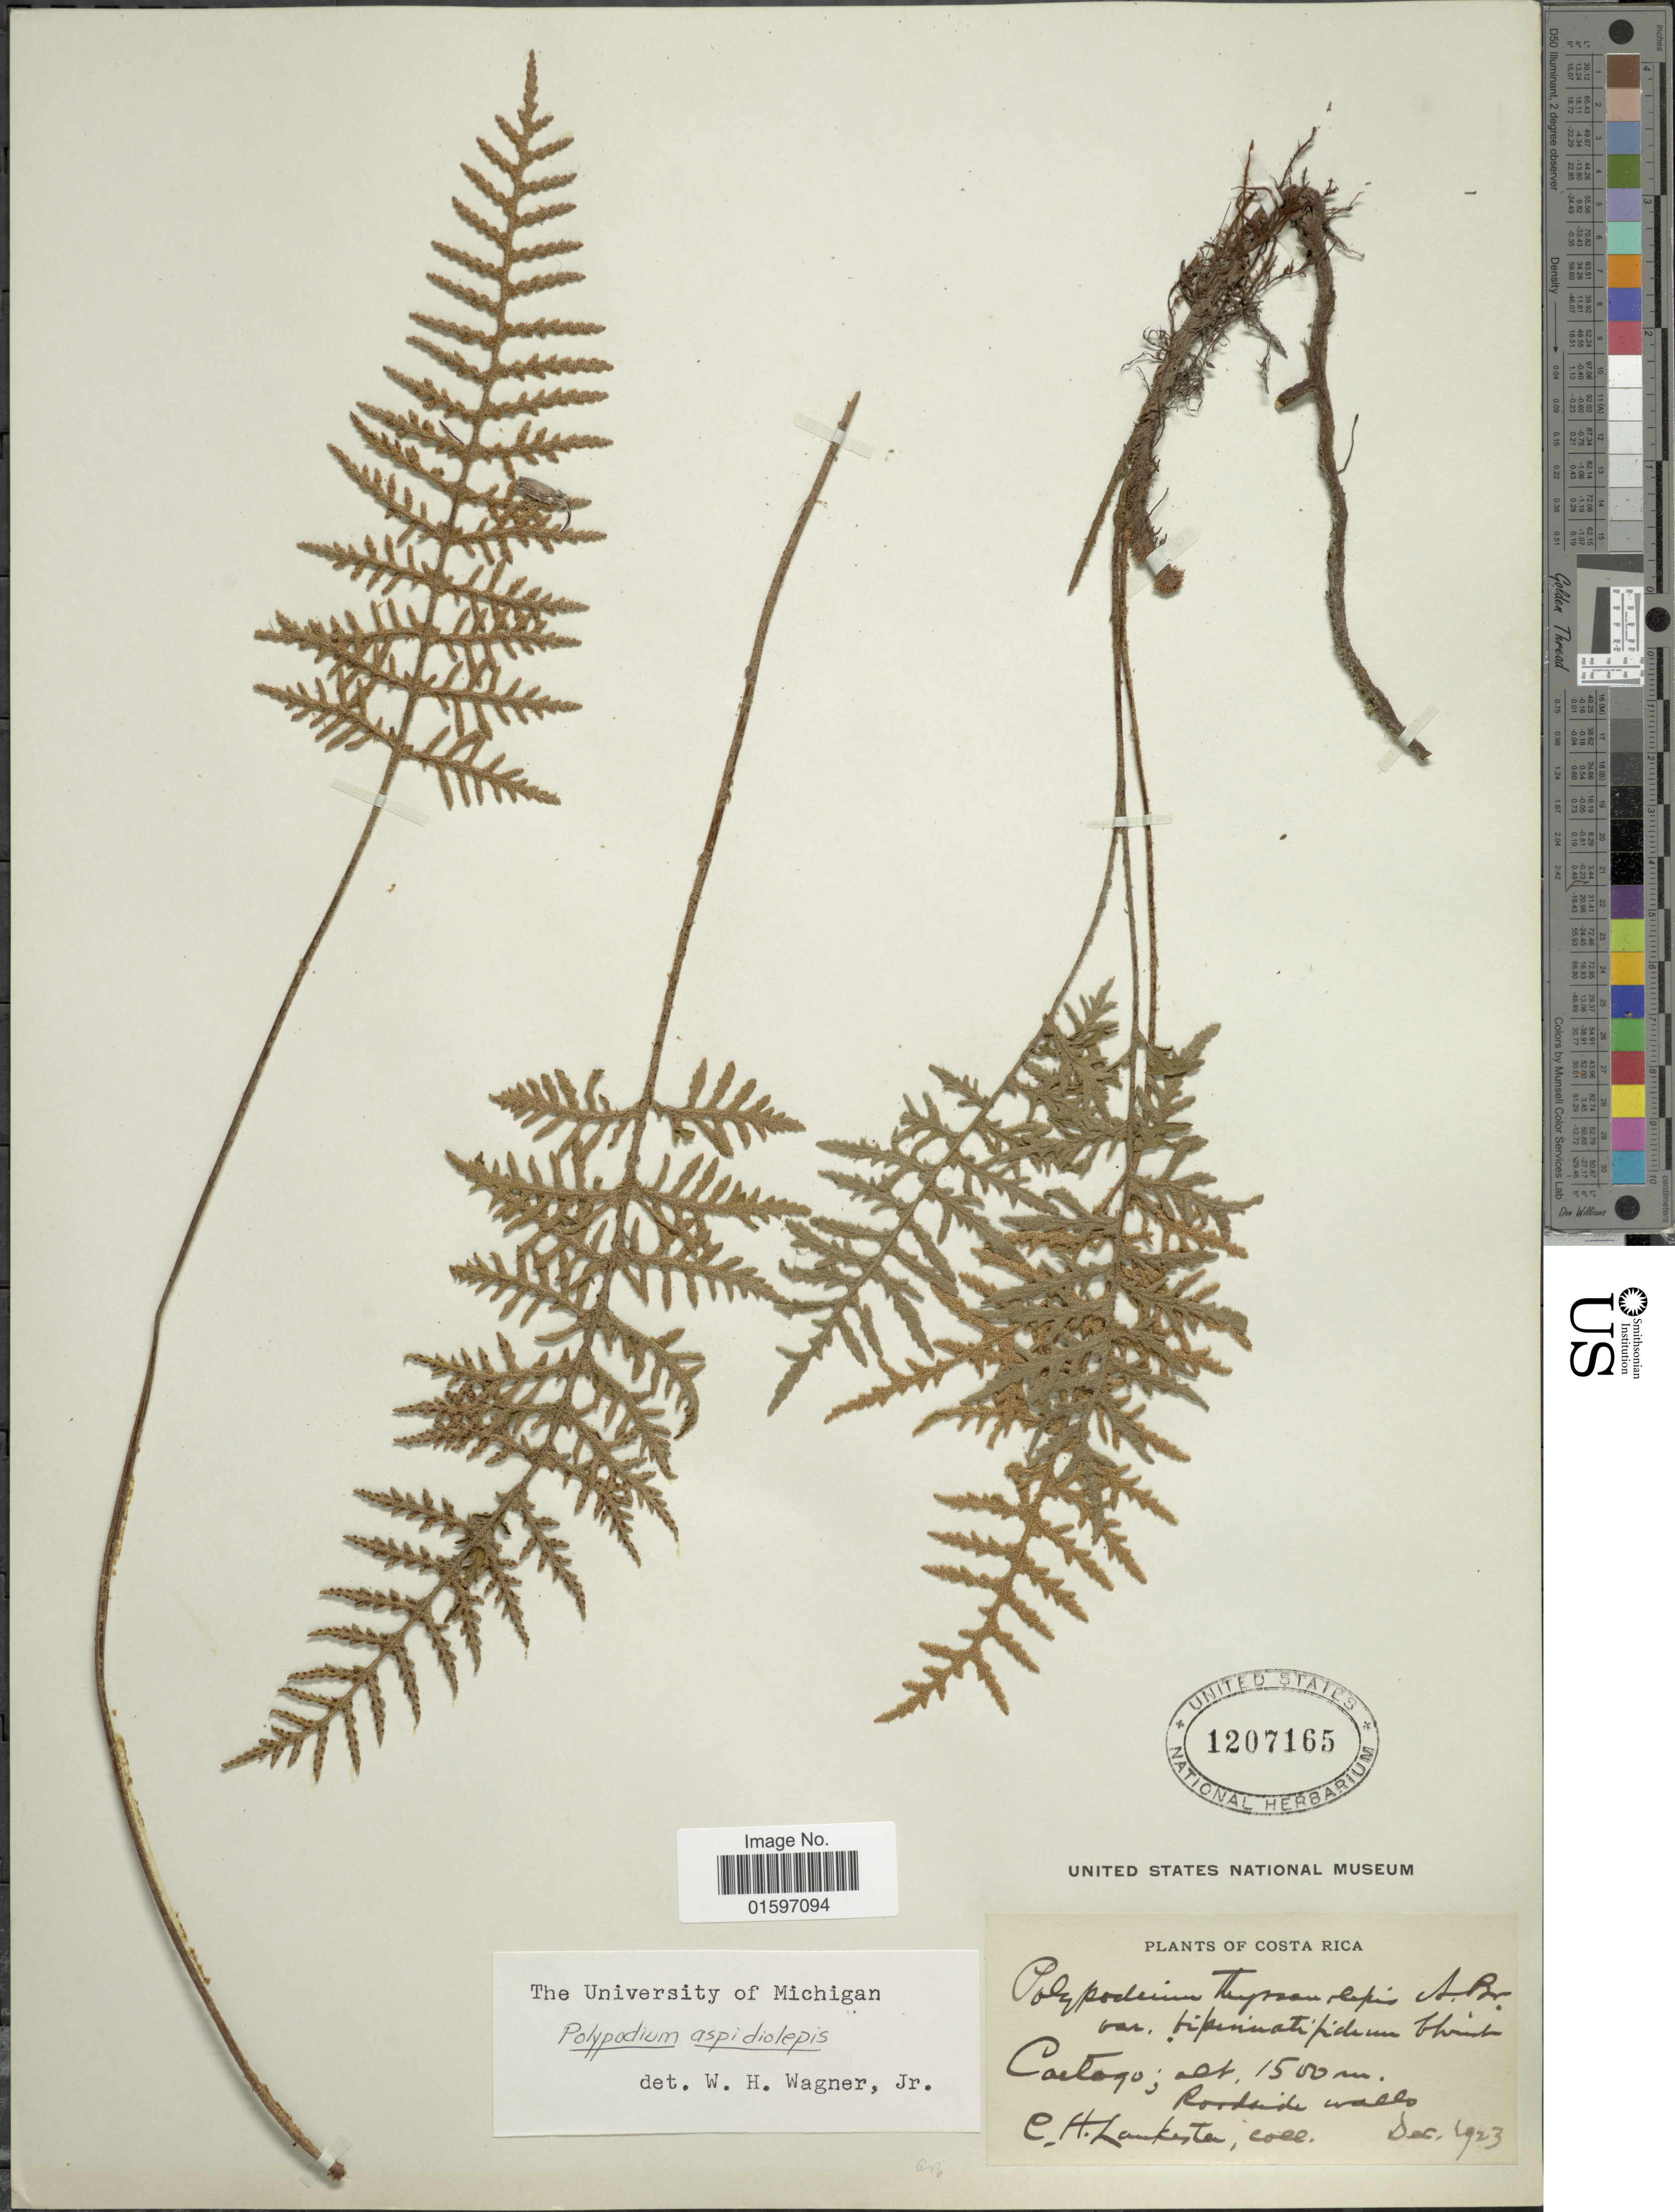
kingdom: Plantae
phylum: Tracheophyta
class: Polypodiopsida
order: Polypodiales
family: Polypodiaceae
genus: Pleopeltis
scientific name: Pleopeltis x aspidiolepis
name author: (Baker) A.R. Sm.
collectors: C. H. Lankester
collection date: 1923-12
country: Costa Rica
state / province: Cartago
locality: Cartago, roadside walls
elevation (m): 1500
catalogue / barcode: US 1207165